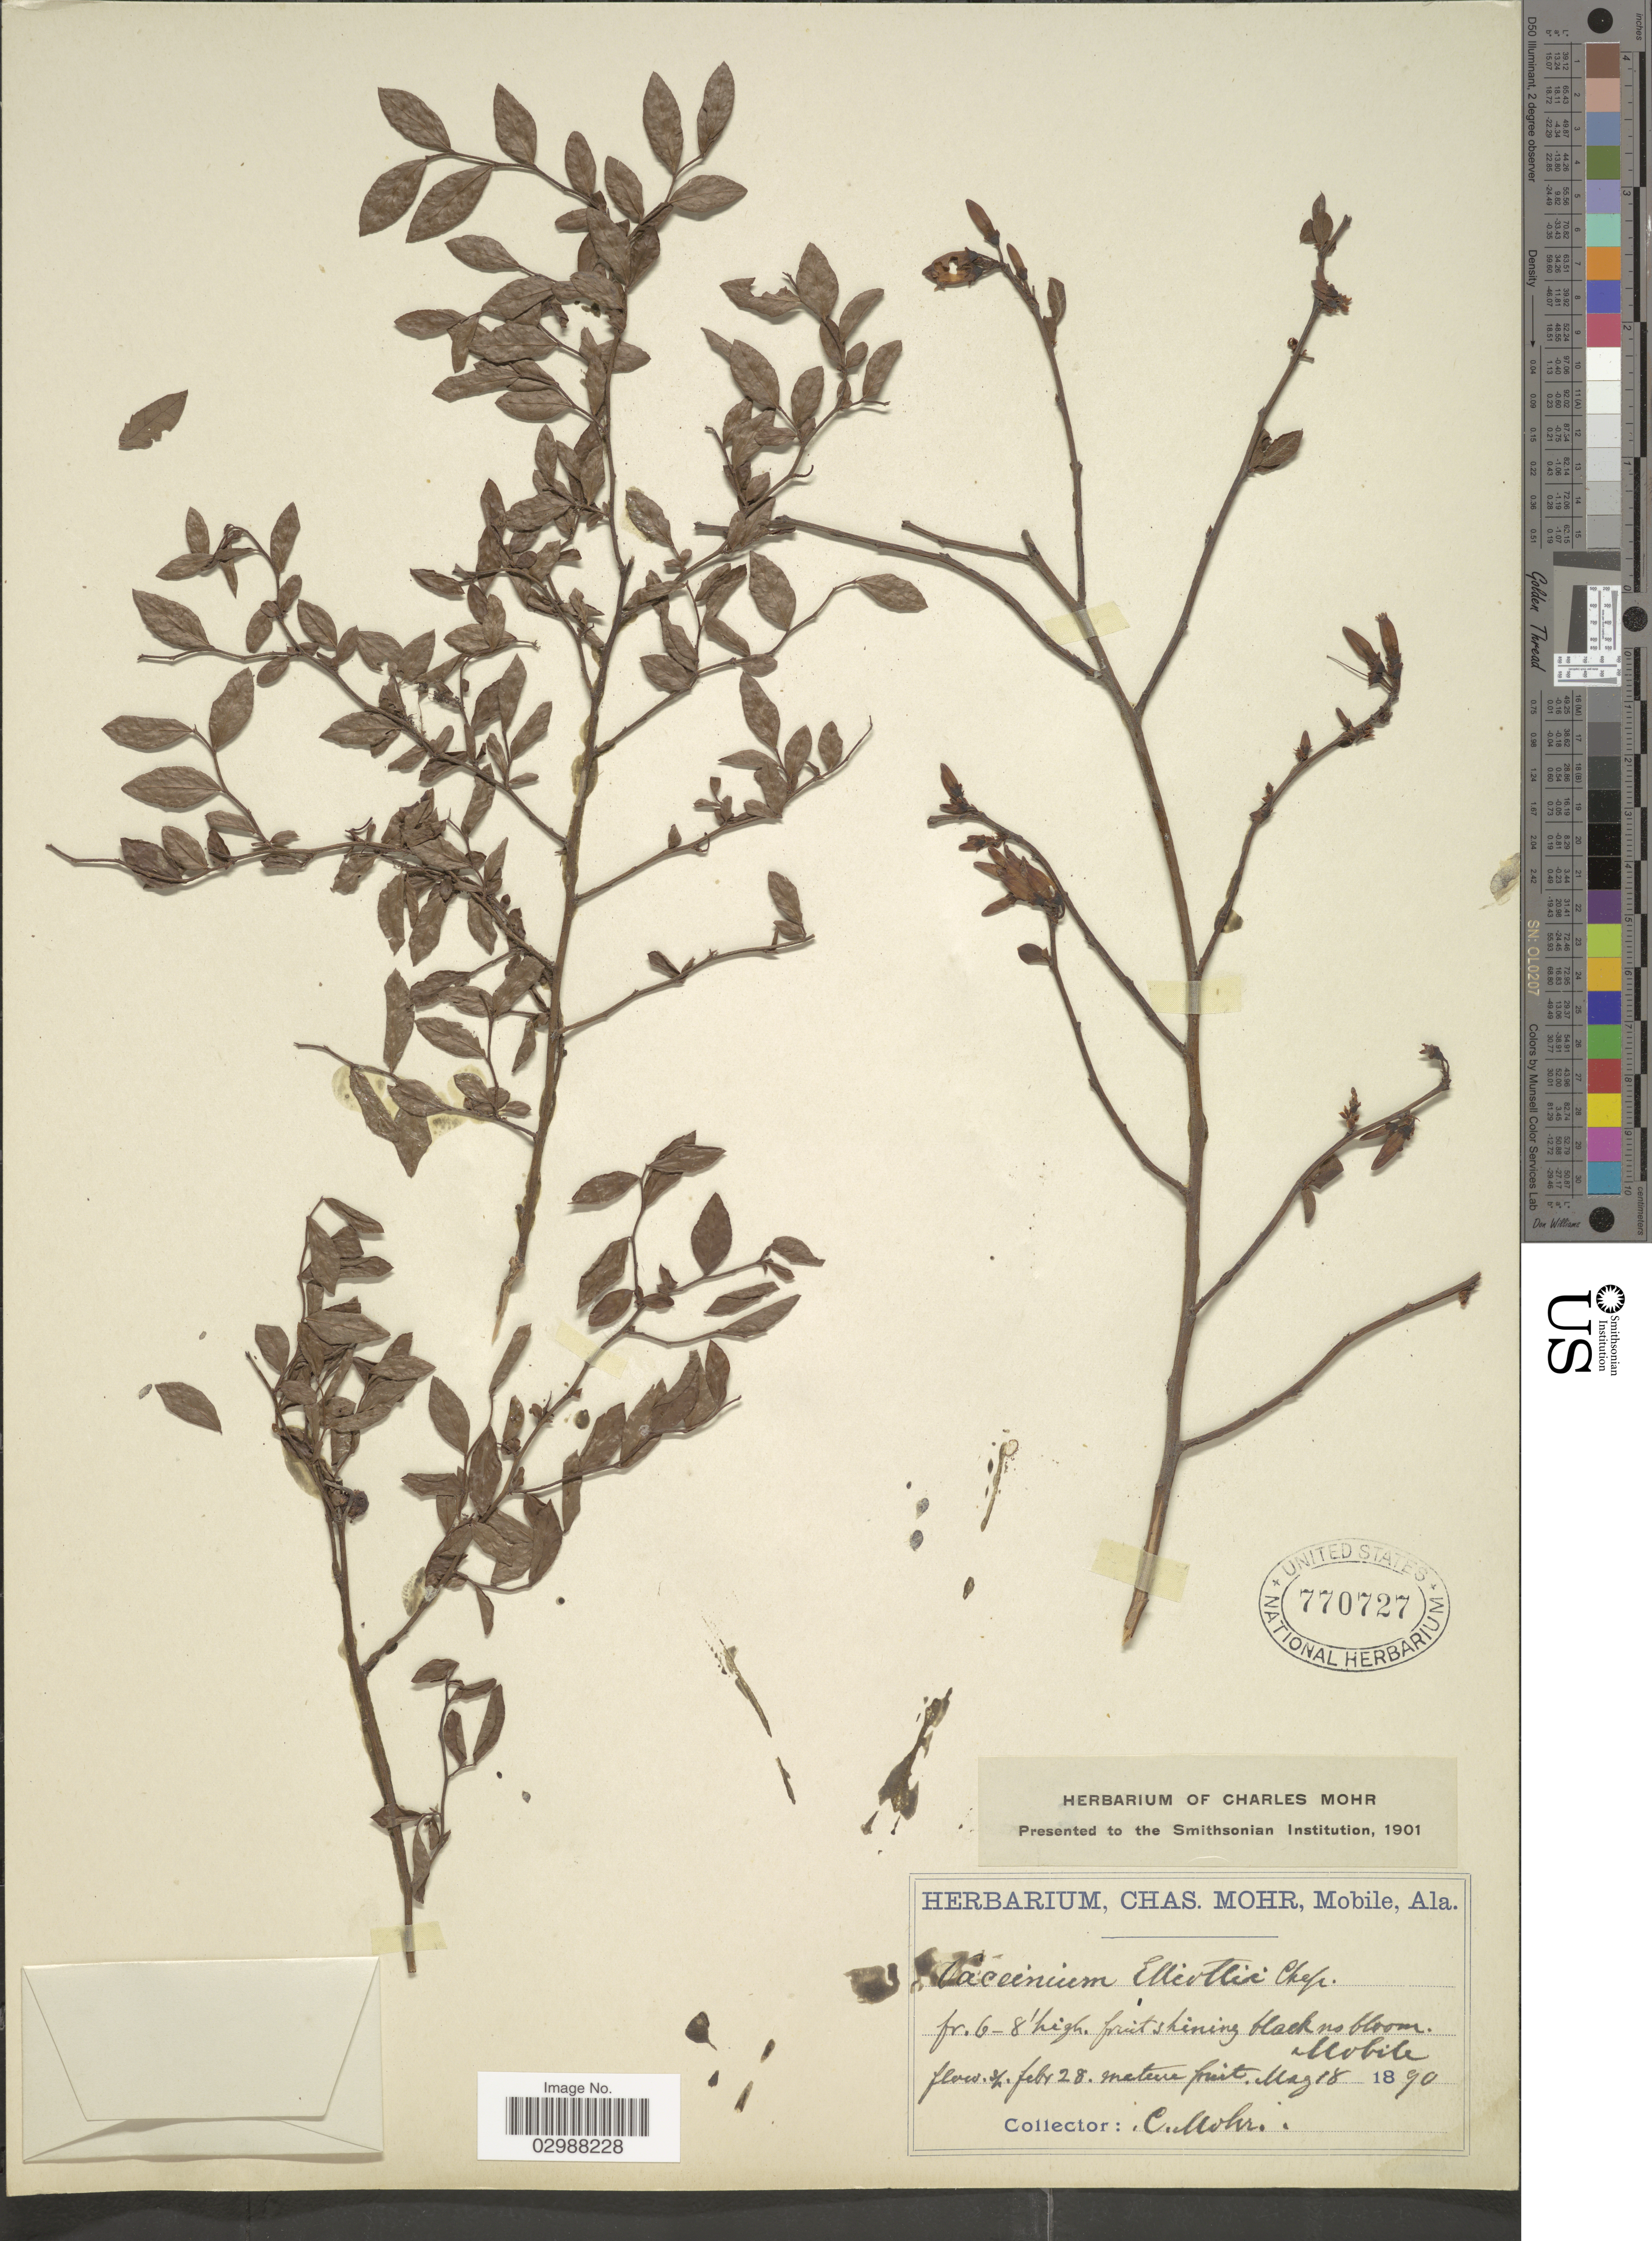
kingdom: Plantae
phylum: Tracheophyta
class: Magnoliopsida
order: Ericales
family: Ericaceae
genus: Vaccinium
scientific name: Vaccinium elliottii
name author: Chapm.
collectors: Mohr, C. T. (herbarium)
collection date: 1890-05-18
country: United States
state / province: Alabama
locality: Mobile.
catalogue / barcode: US 770727